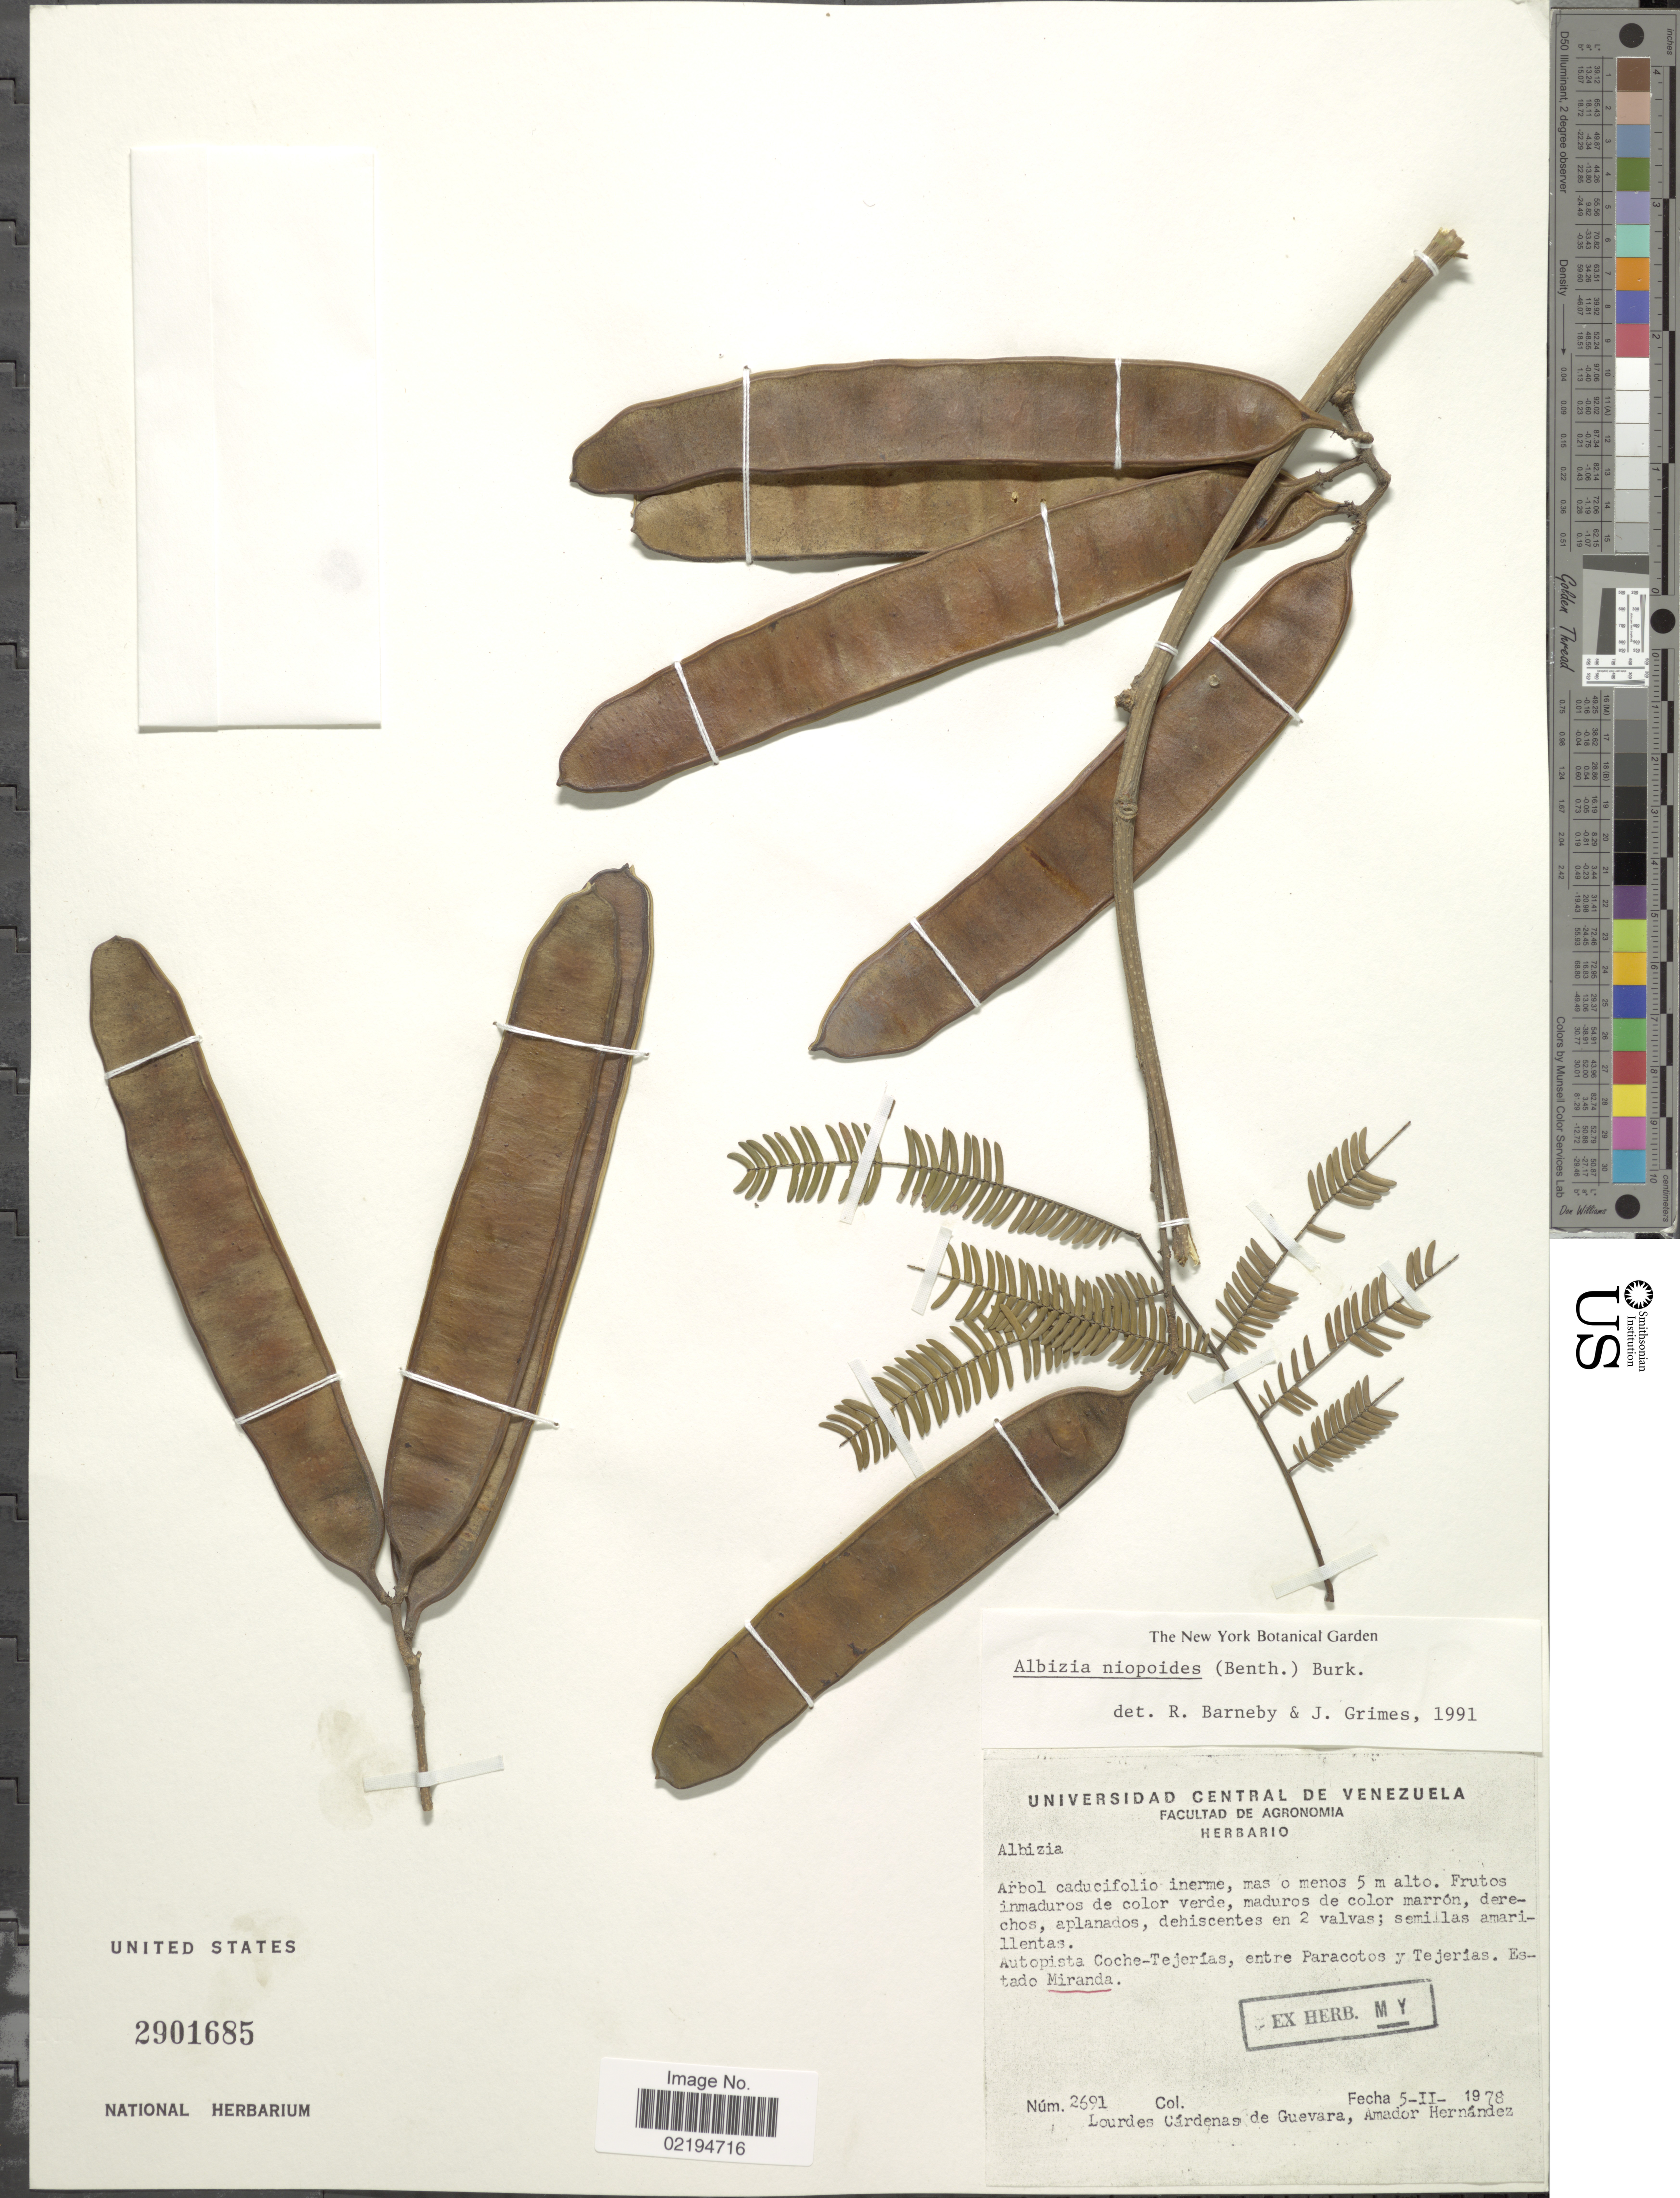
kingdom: Plantae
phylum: Tracheophyta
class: Magnoliopsida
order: Fabales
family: Fabaceae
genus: Pseudalbizzia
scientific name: Pseudalbizzia niopoides var. niopoides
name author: (Spruce ex Benth.) Koenen & Duno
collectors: L. De Guevara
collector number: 2691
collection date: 1978-02-05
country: Venezuela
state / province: Miranda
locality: Autopista Coche-Tejerias, entre Paracotos y Tejerias.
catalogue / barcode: US 2901685